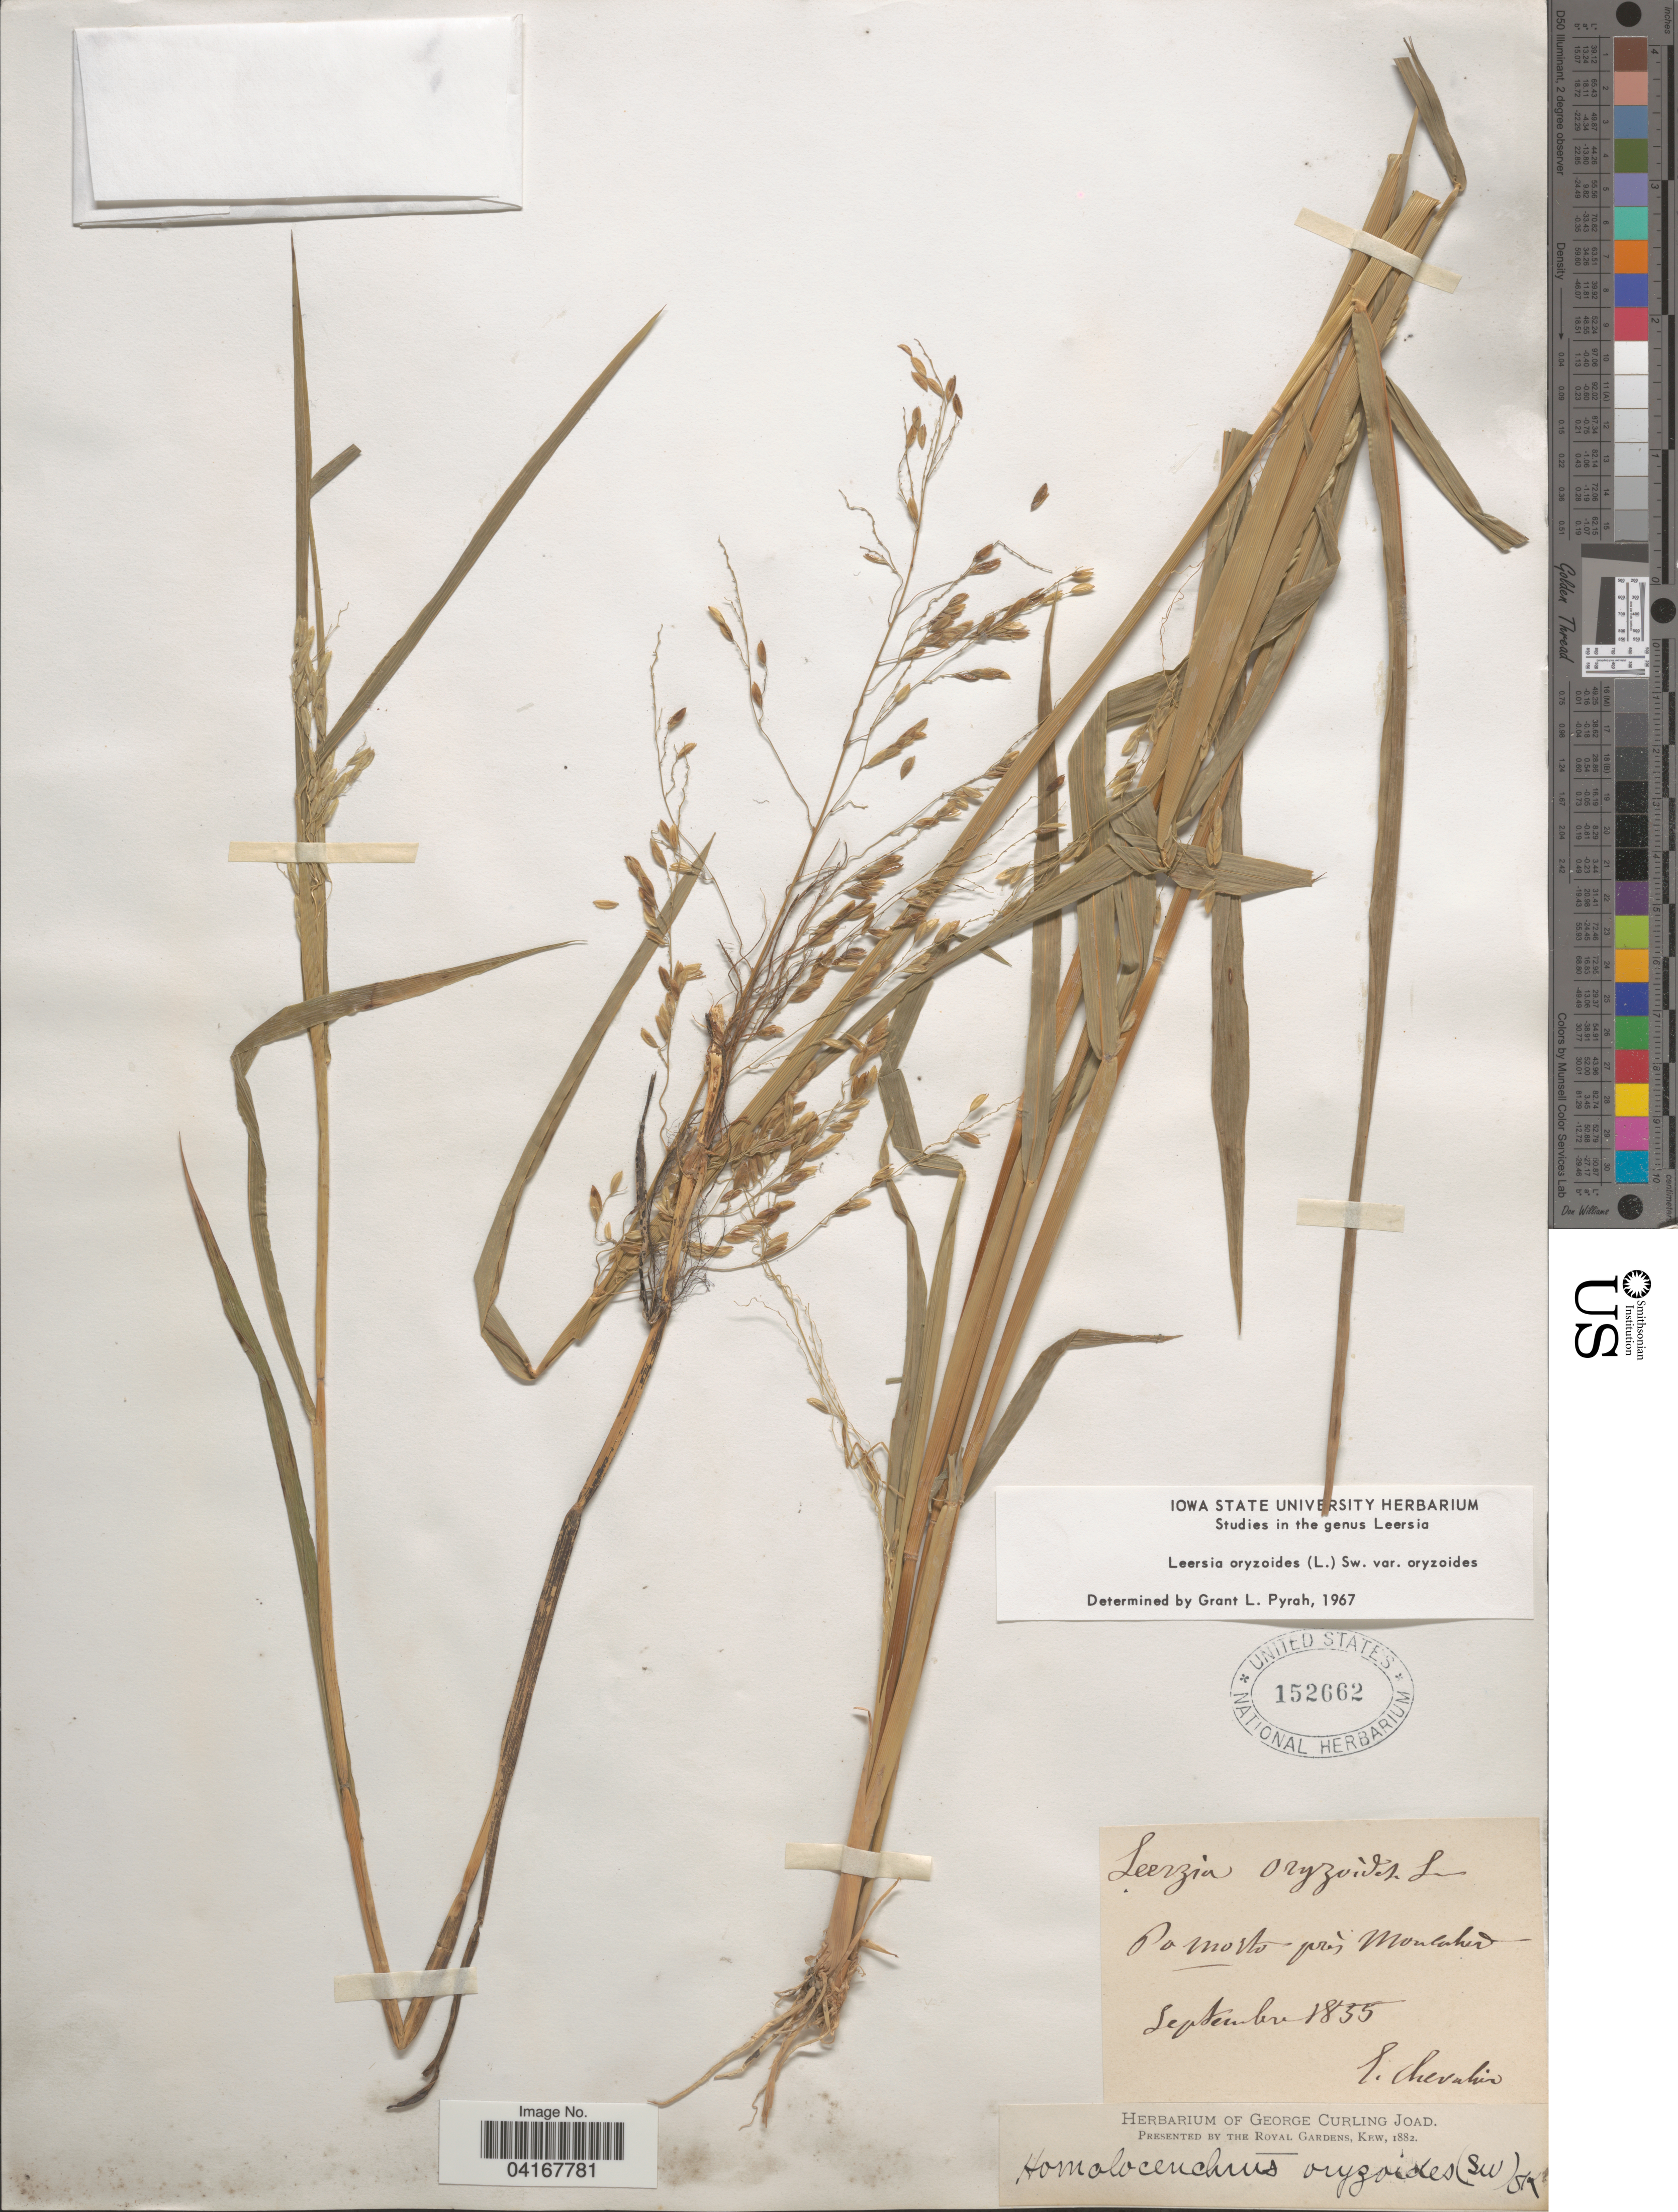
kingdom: Plantae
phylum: Tracheophyta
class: Liliopsida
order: Poales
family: Poaceae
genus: Leersia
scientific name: Leersia oryzoides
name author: (L.) Sw.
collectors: L. Chevalier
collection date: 1835-09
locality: Pomorto [interpreted] près Monlahed [interpreted].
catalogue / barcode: US 152662